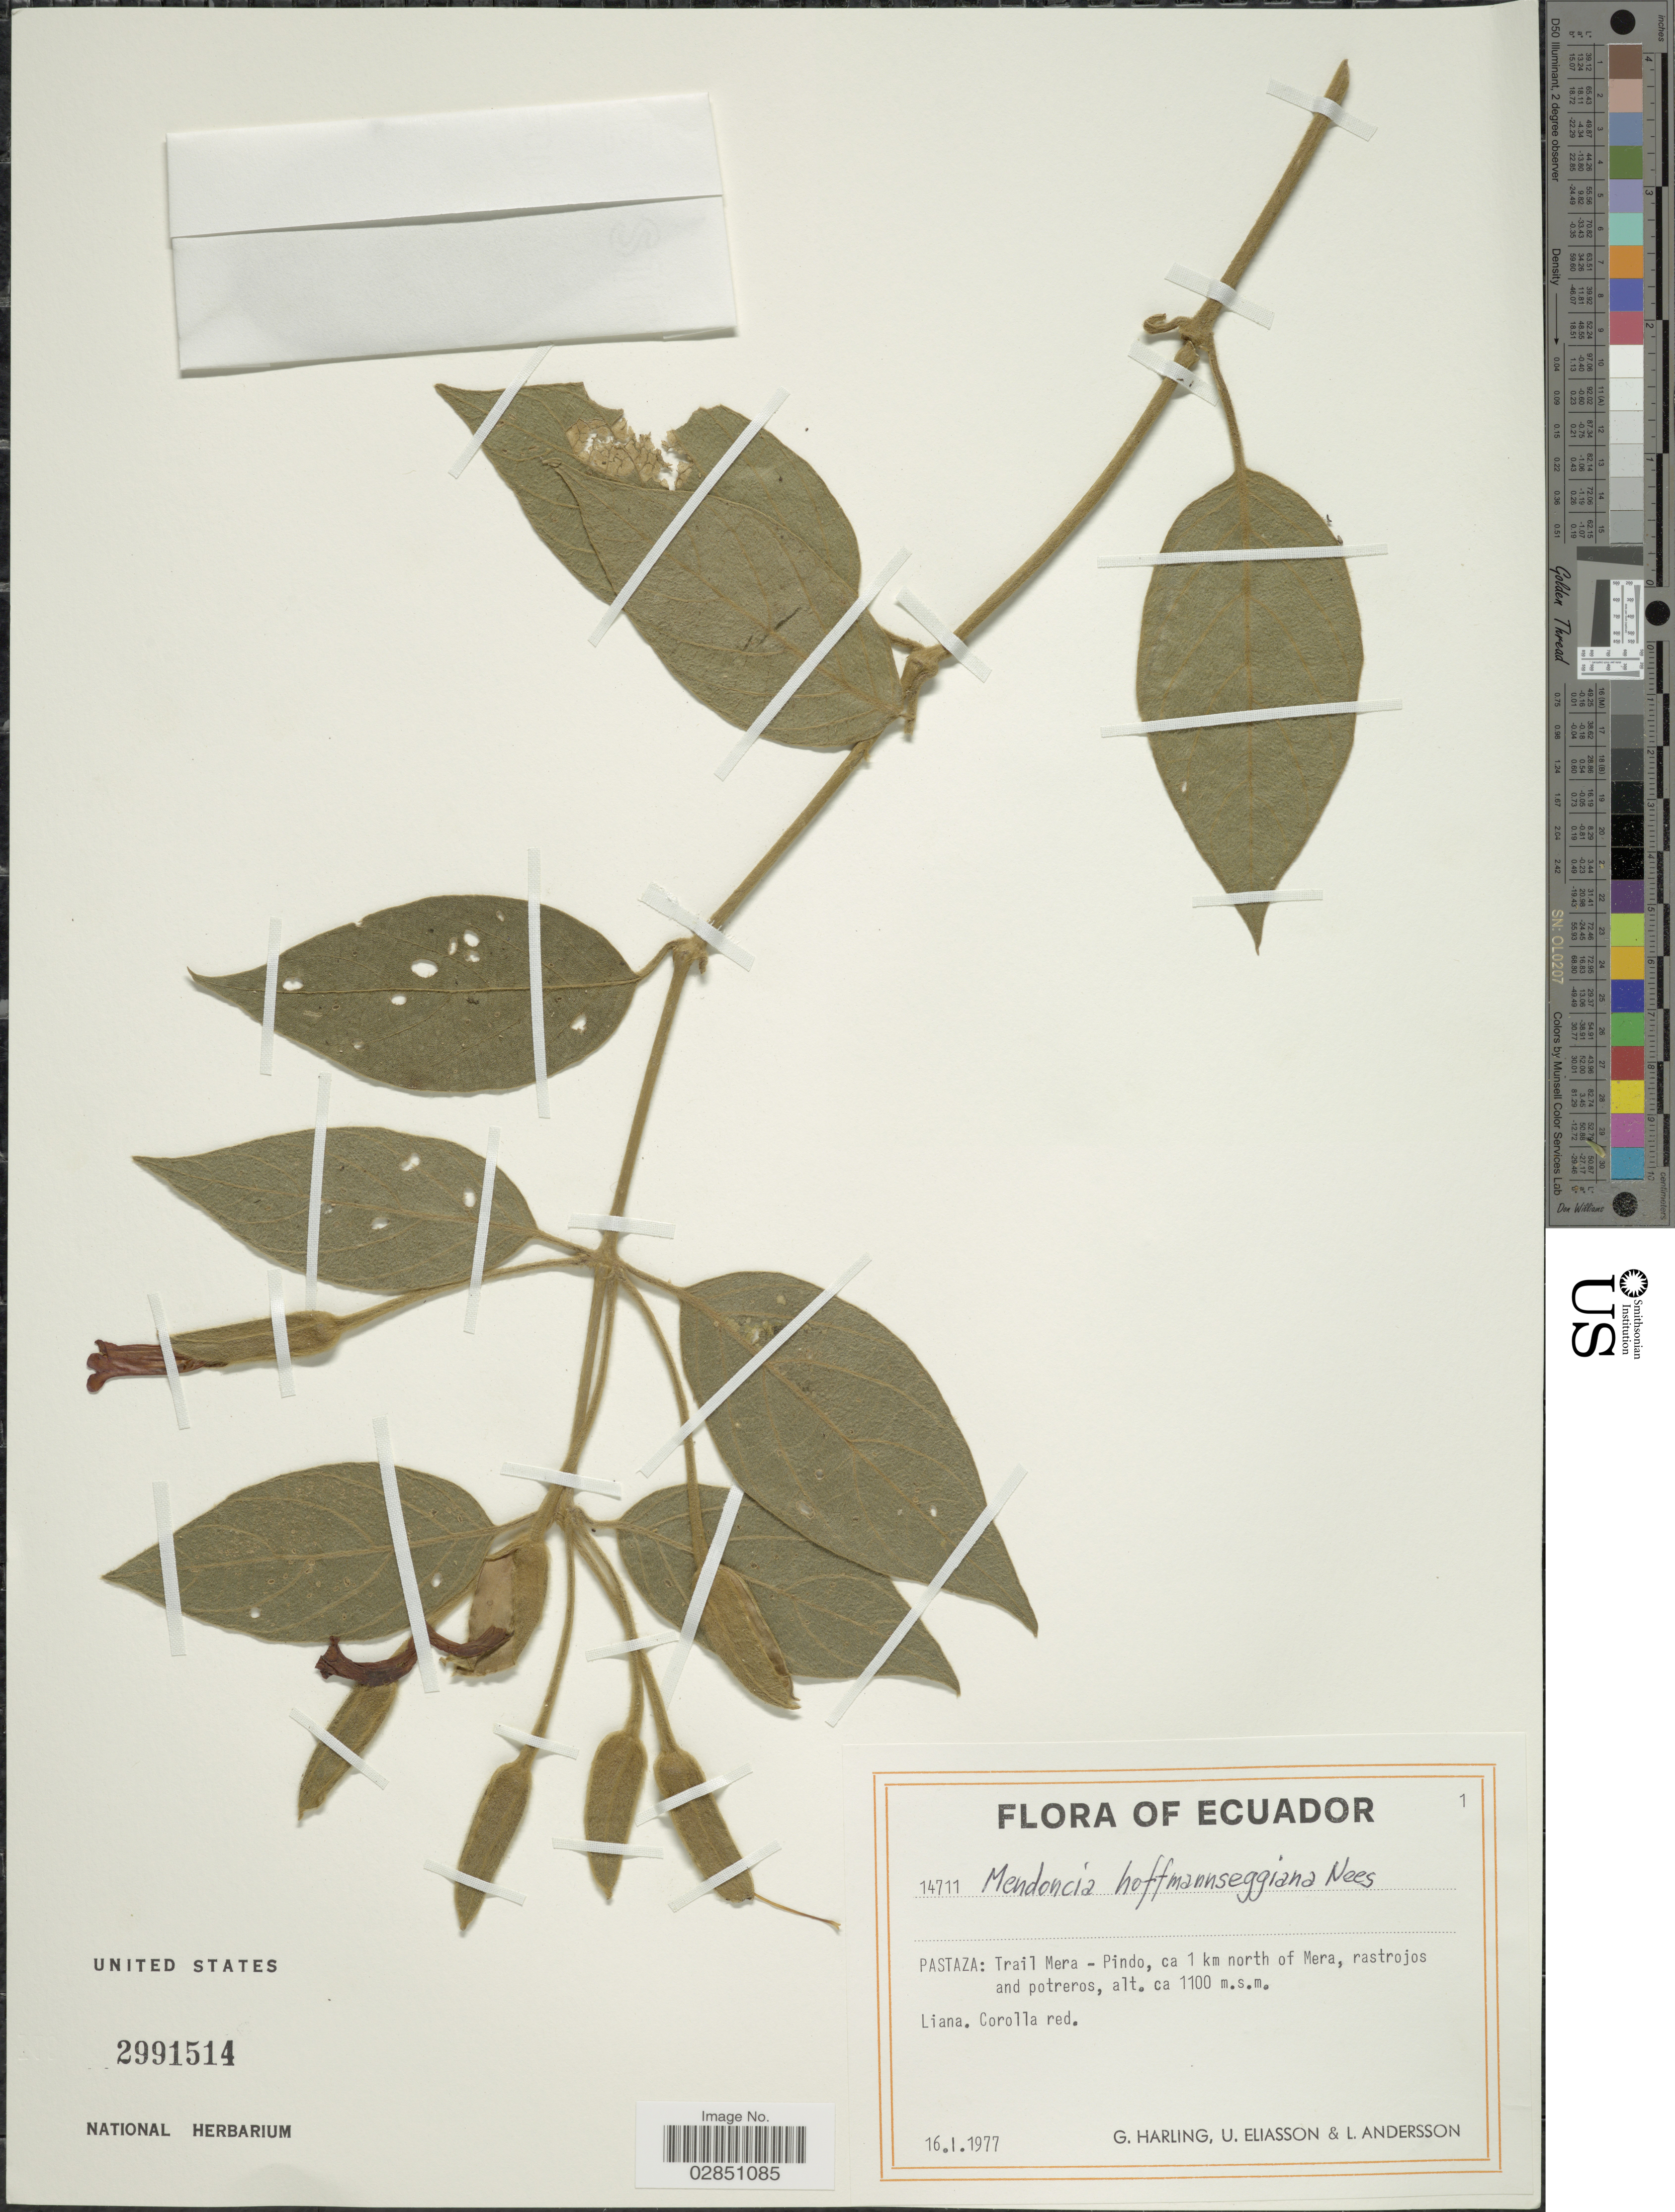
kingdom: Plantae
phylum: Tracheophyta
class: Magnoliopsida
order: Lamiales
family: Acanthaceae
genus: Mendoncia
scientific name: Mendoncia hoffmannseggiana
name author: Nees in DC.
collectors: G. Harling, U. Eliasson & L. Andersson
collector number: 14711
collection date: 1977-01-16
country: Ecuador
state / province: Pastaza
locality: Trail Mera-Pindo, ca 1 km north of Mera, rastrojos and potreros.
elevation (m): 1100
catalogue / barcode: US 2991514